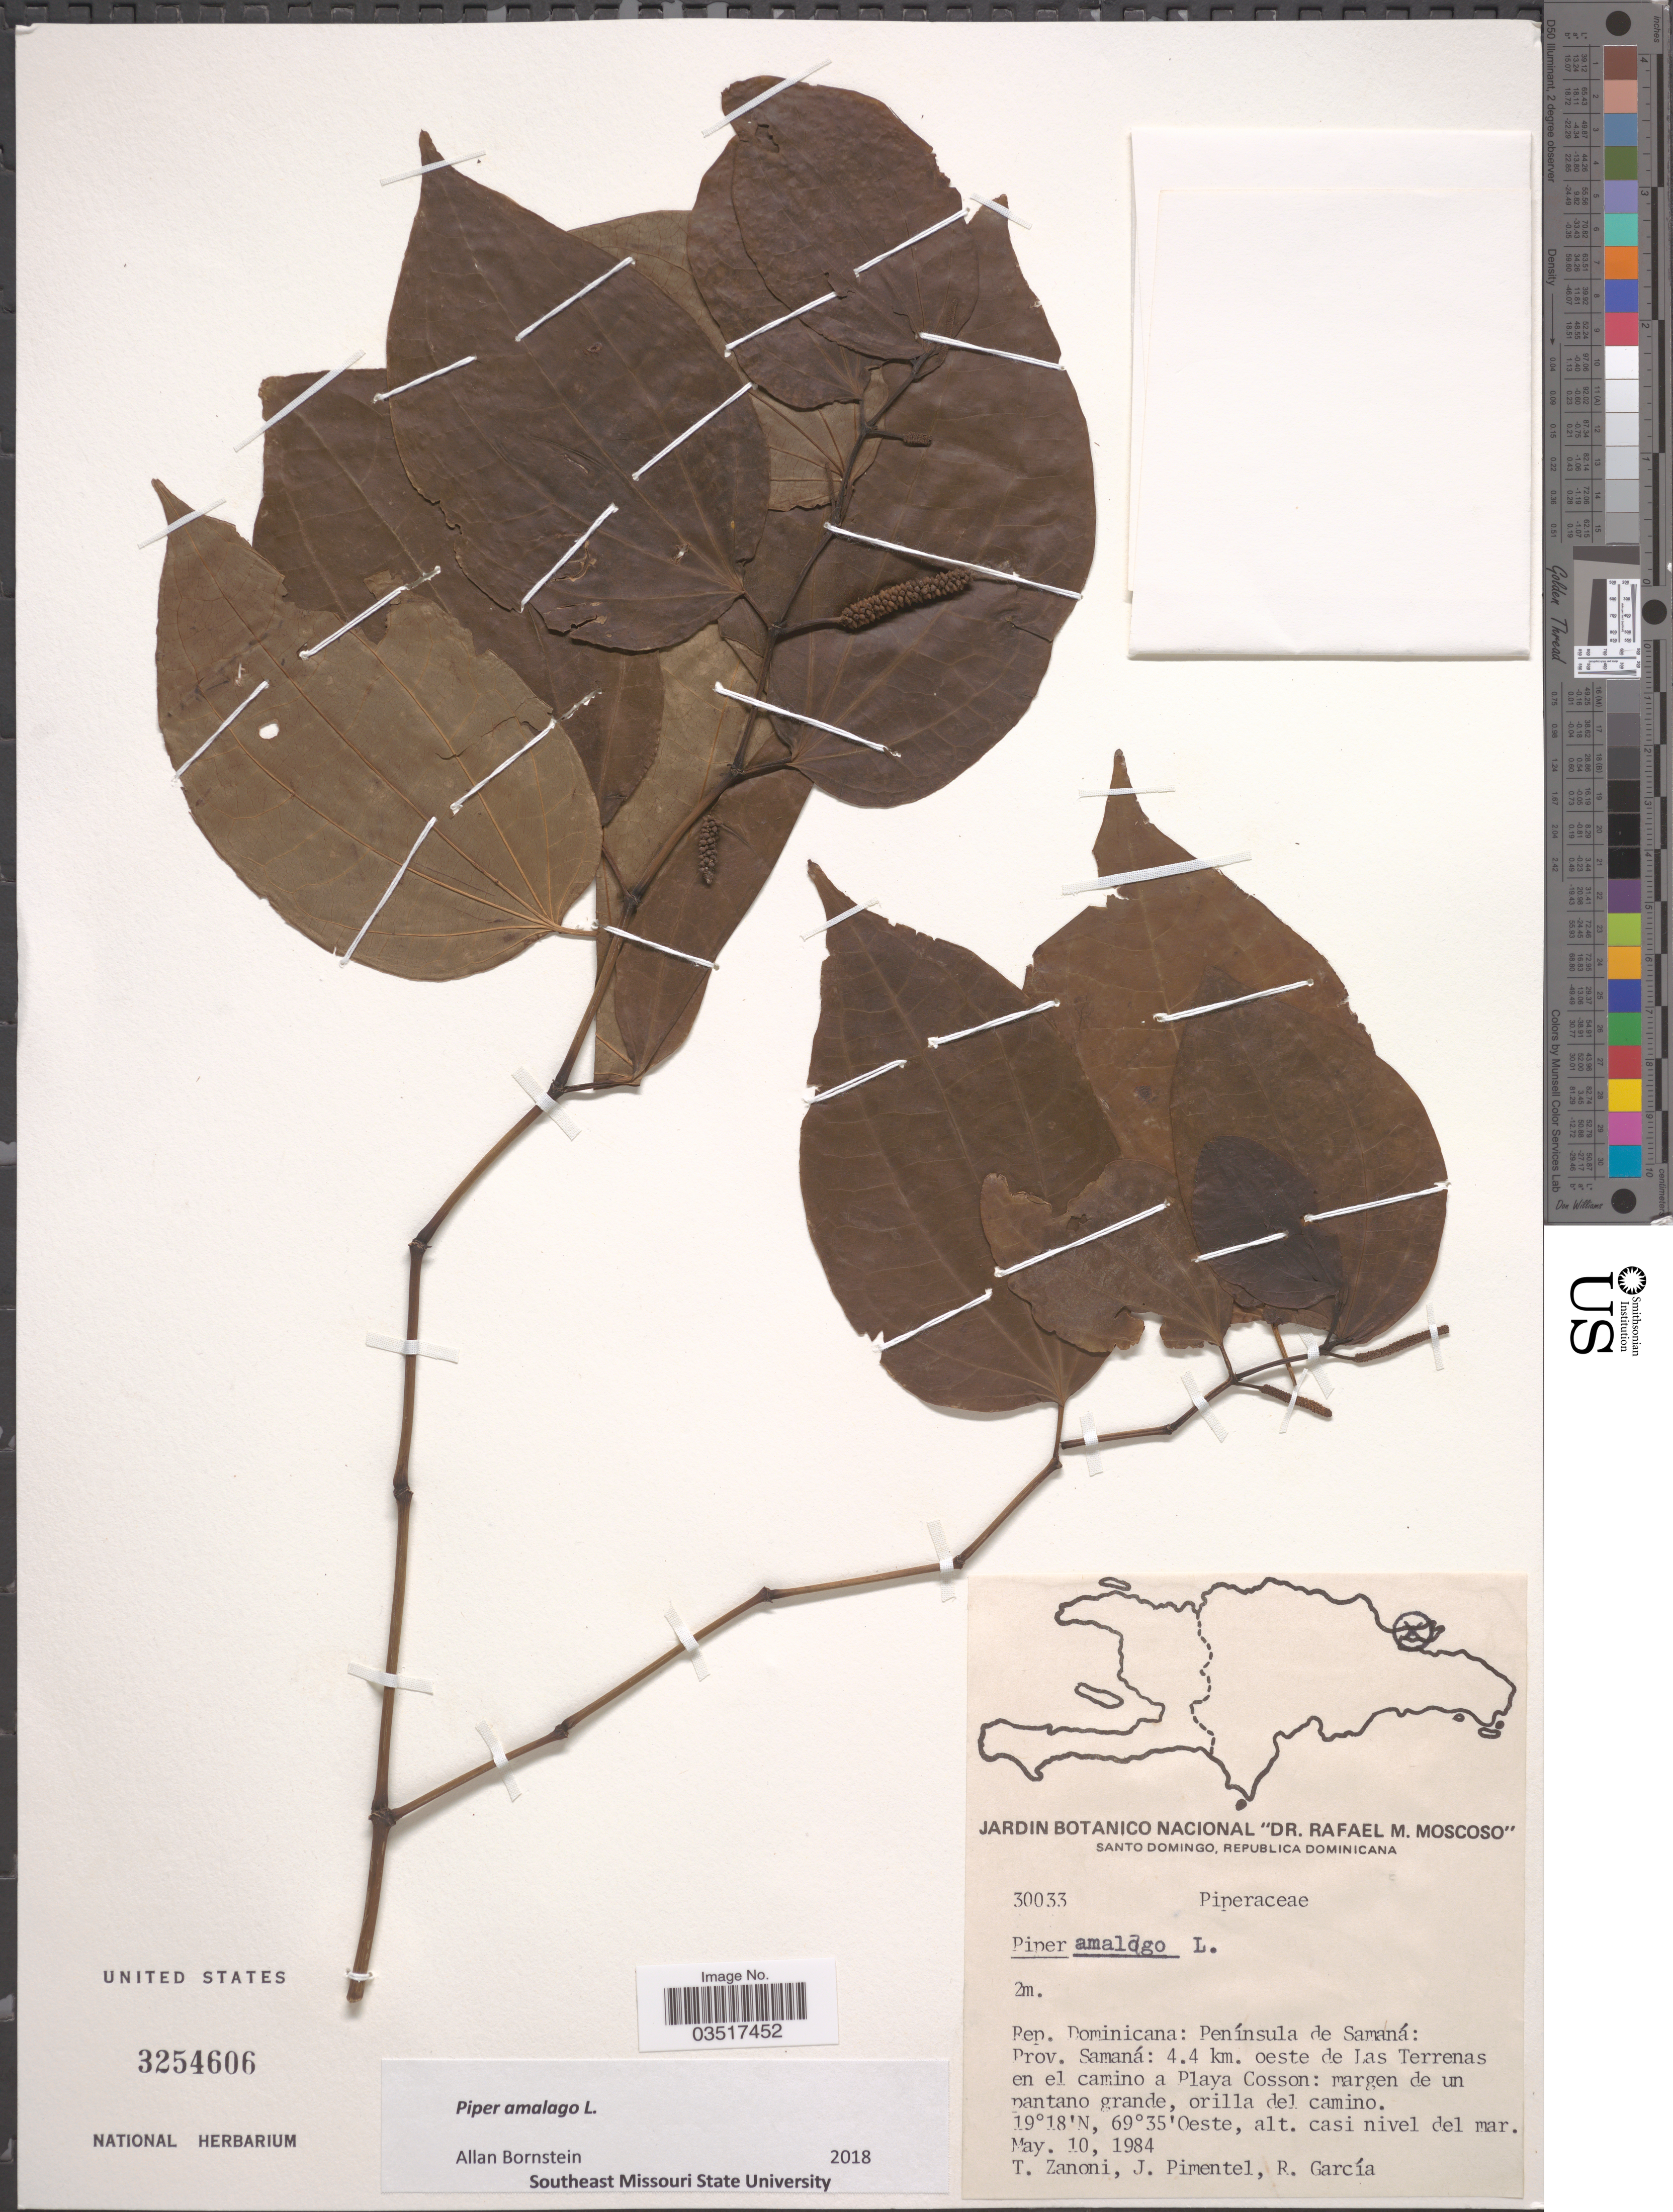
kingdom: Plantae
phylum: Tracheophyta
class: Magnoliopsida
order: Piperales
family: Piperaceae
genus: Piper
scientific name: Piper amalago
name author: L.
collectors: T. Zanoni, J. Pimentel & R. Garcia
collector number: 30033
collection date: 1984-05-10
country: Dominican Republic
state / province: Samaná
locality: Península de Samaná: 4.4 km. oeste de Las Terrenas en el camino a Playa Cosson: margen de un pantano grande, orilla del camino.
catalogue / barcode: US 3254606